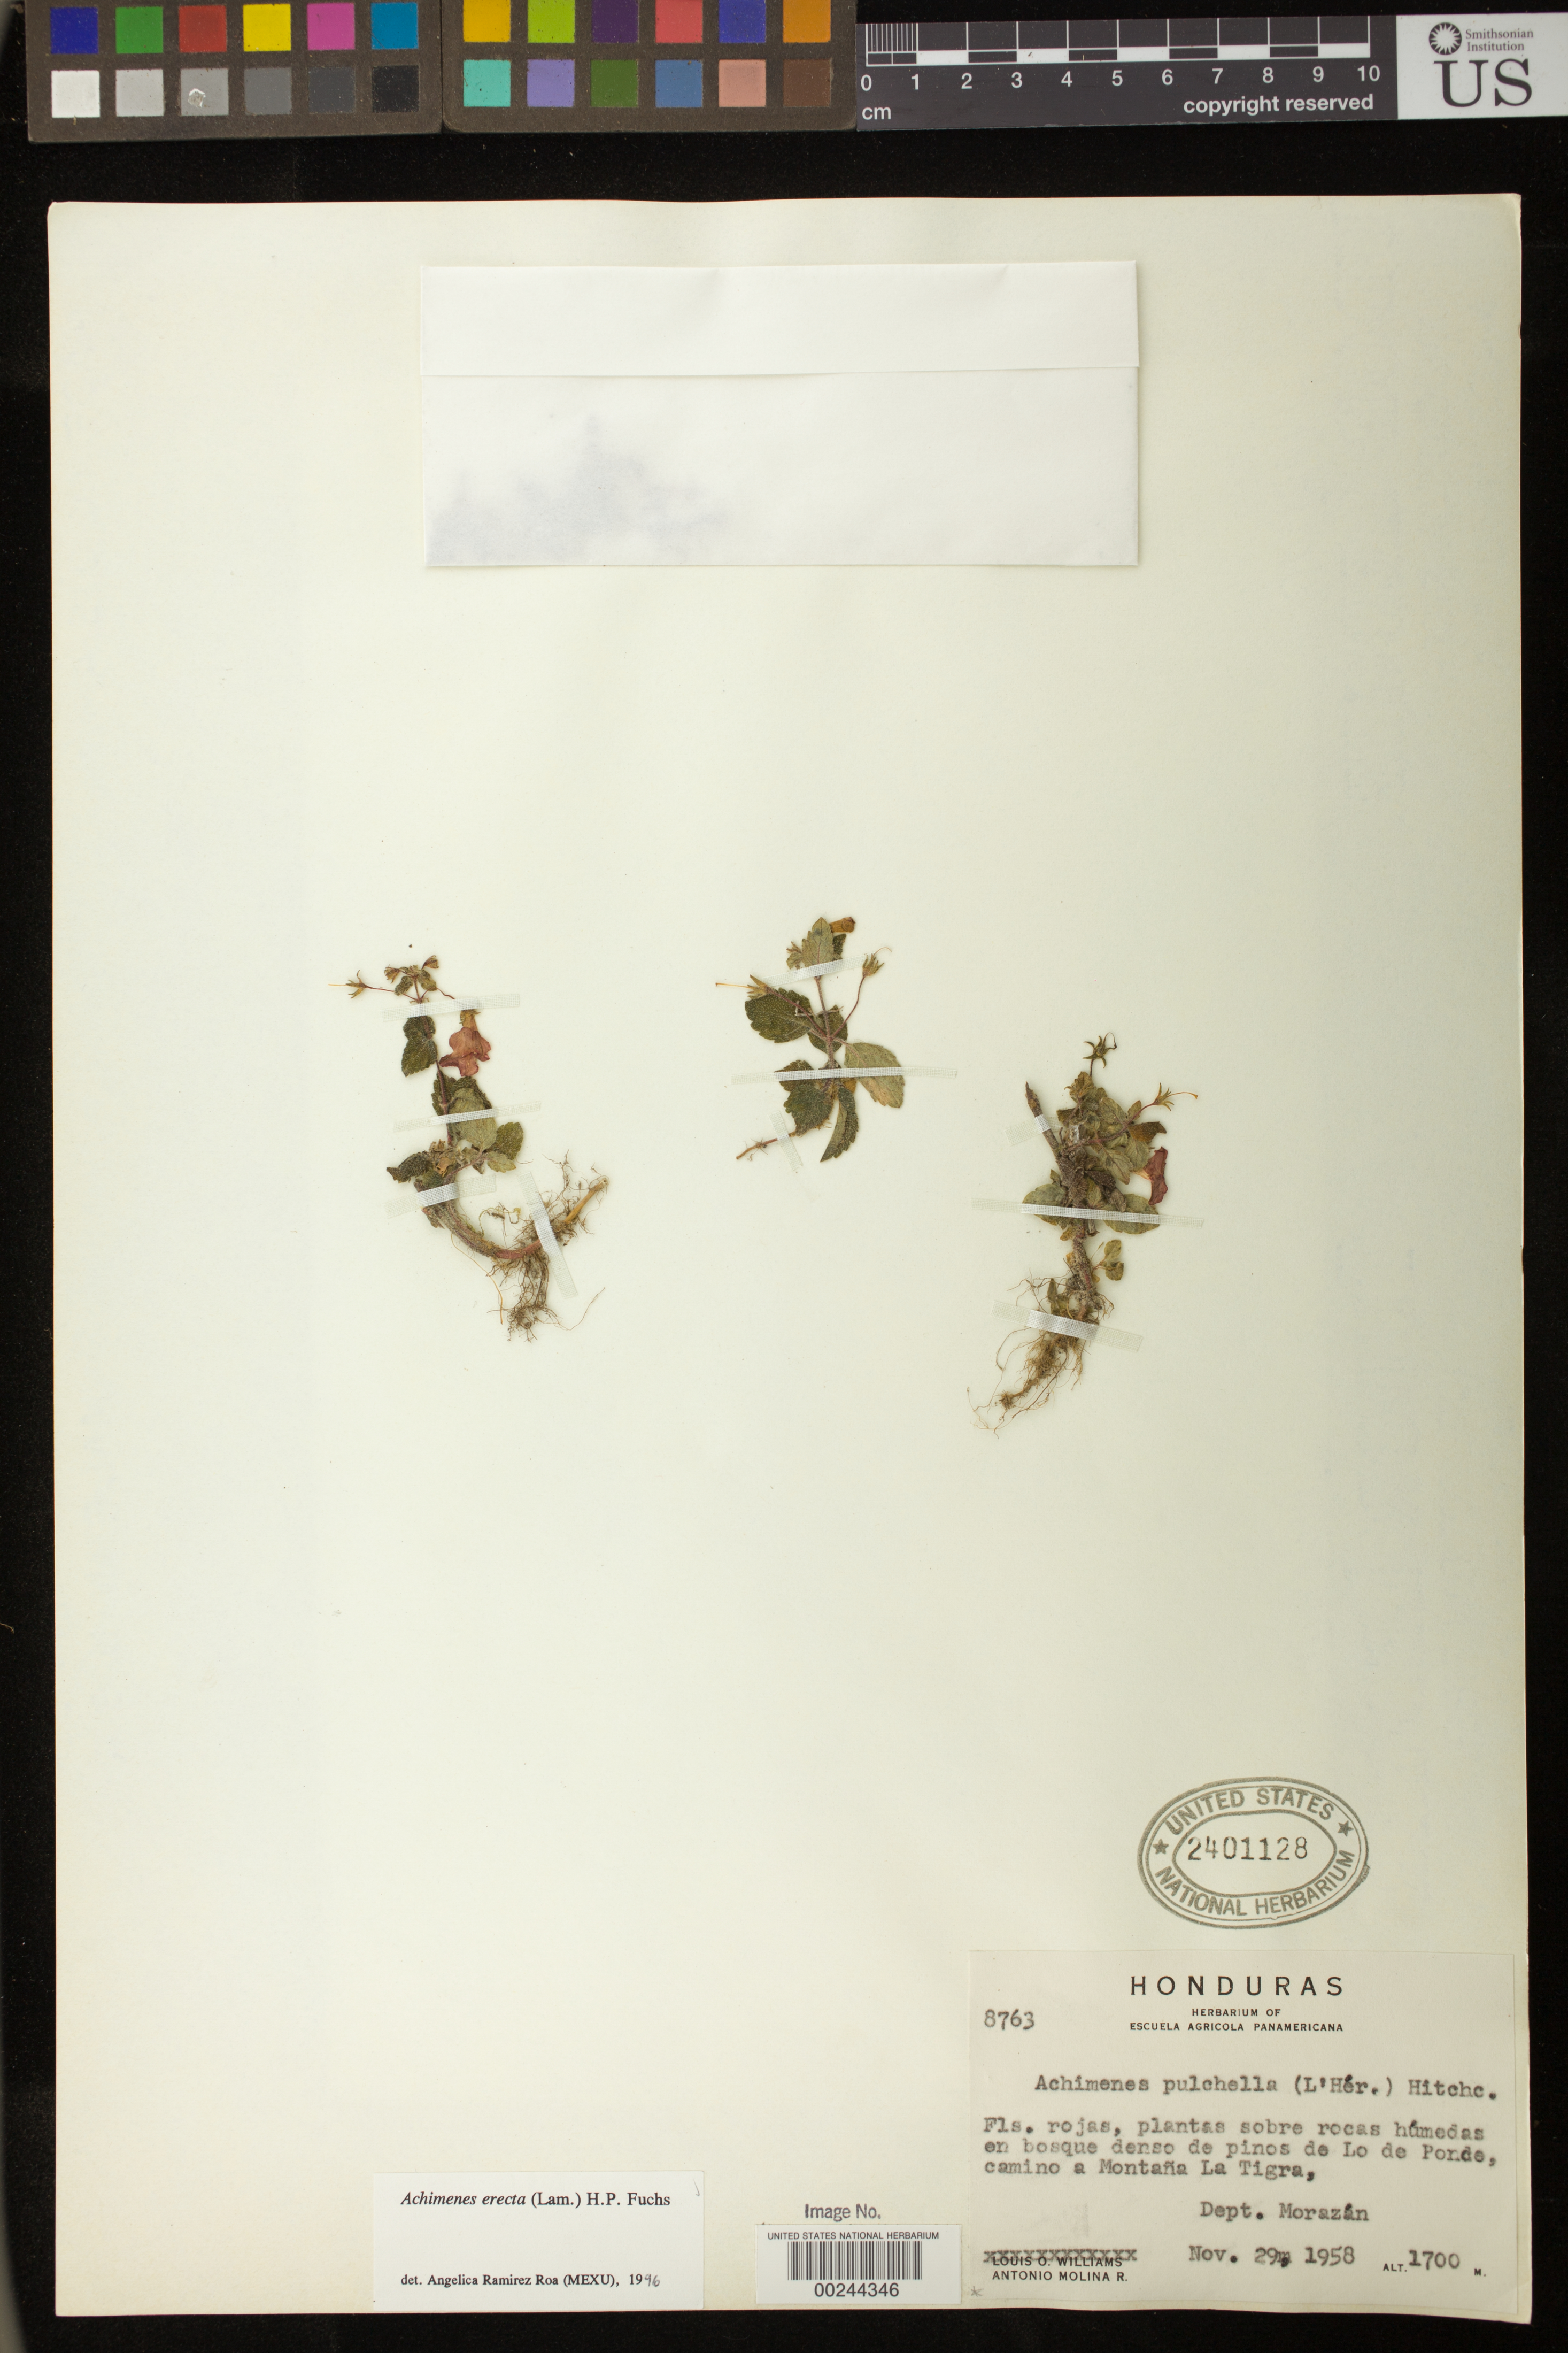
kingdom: Plantae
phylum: Tracheophyta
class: Magnoliopsida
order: Lamiales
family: Gesneriaceae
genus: Achimenes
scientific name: Achimenes erecta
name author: (Lam.) H.P. Fuchs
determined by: Skog, Laurence E.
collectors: A. Molina R.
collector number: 8763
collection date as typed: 29 Nov 1958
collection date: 1958-11-29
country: Honduras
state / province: Fco. Morazán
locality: Lo de Ponde, camino a Montaña La Tigra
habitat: Sobre rocas húmedas en bosque denso de pinos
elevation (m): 1700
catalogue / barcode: US 2401128